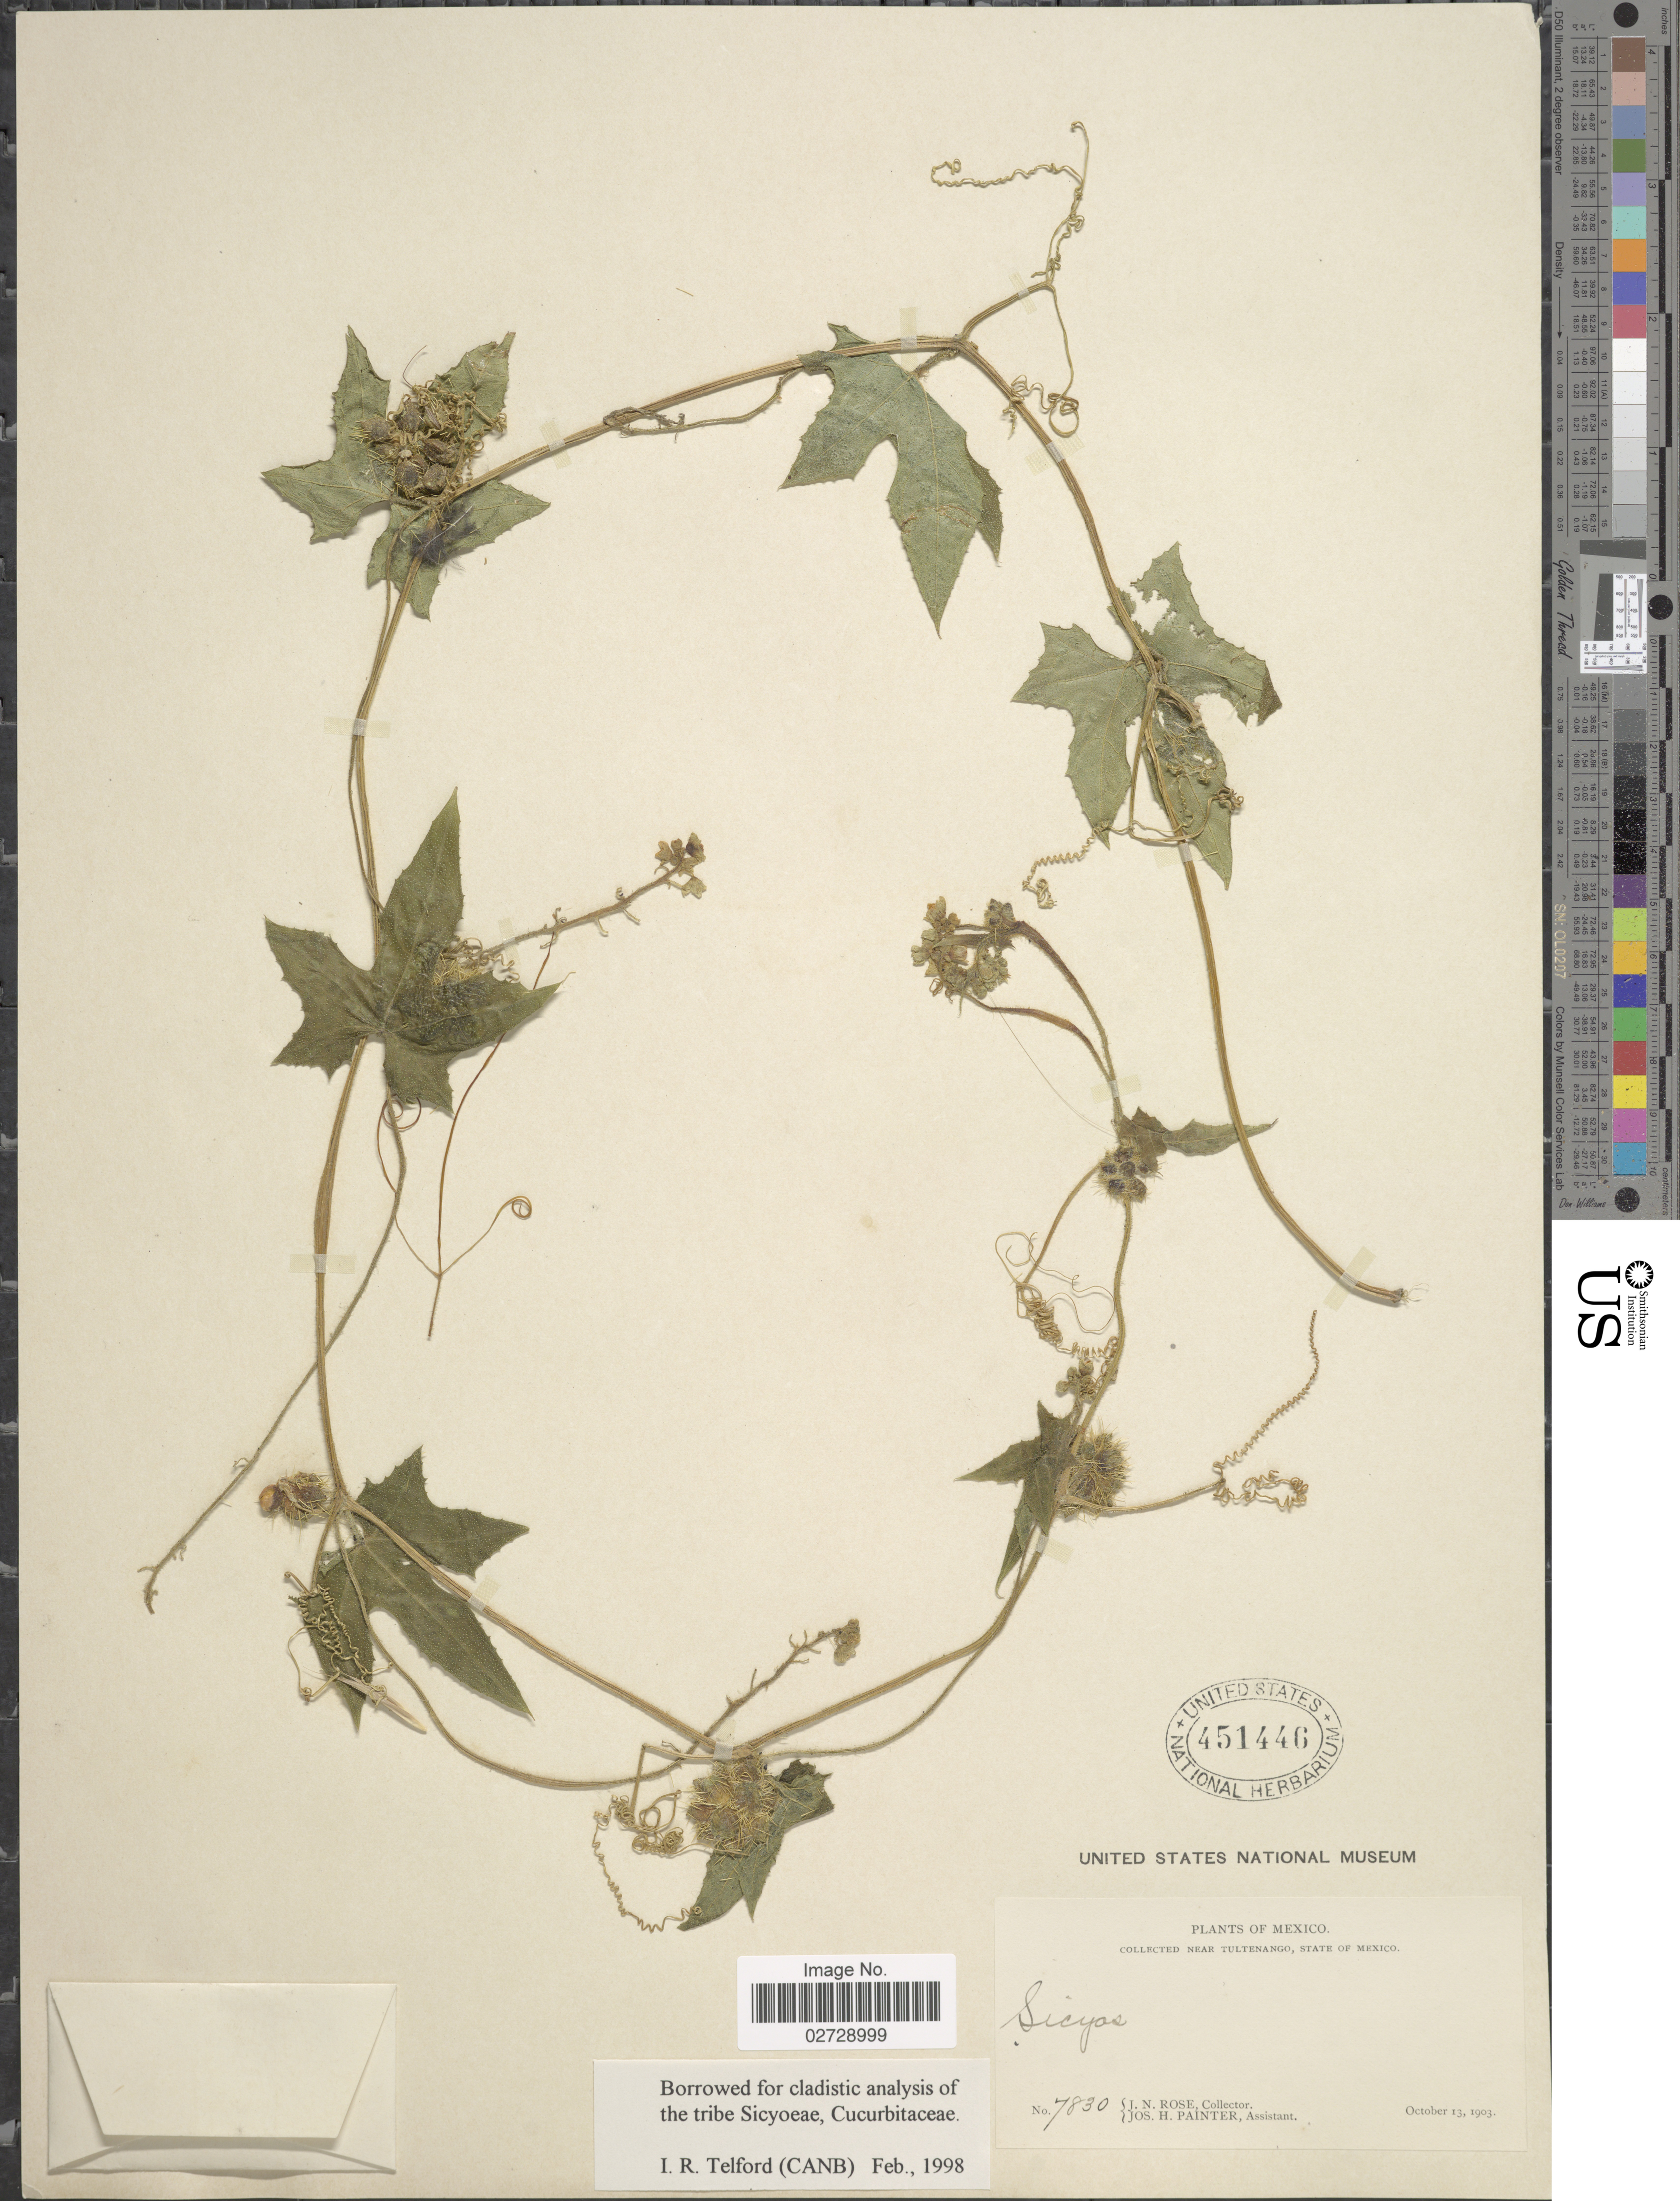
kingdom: Plantae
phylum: Tracheophyta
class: Magnoliopsida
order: Cucurbitales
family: Cucurbitaceae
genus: Sicyos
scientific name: Sicyos sp.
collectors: J. N. Rose & J. H. Painter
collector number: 7830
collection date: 1903-10-13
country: Mexico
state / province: México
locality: Near Tultenango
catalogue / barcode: US 451446